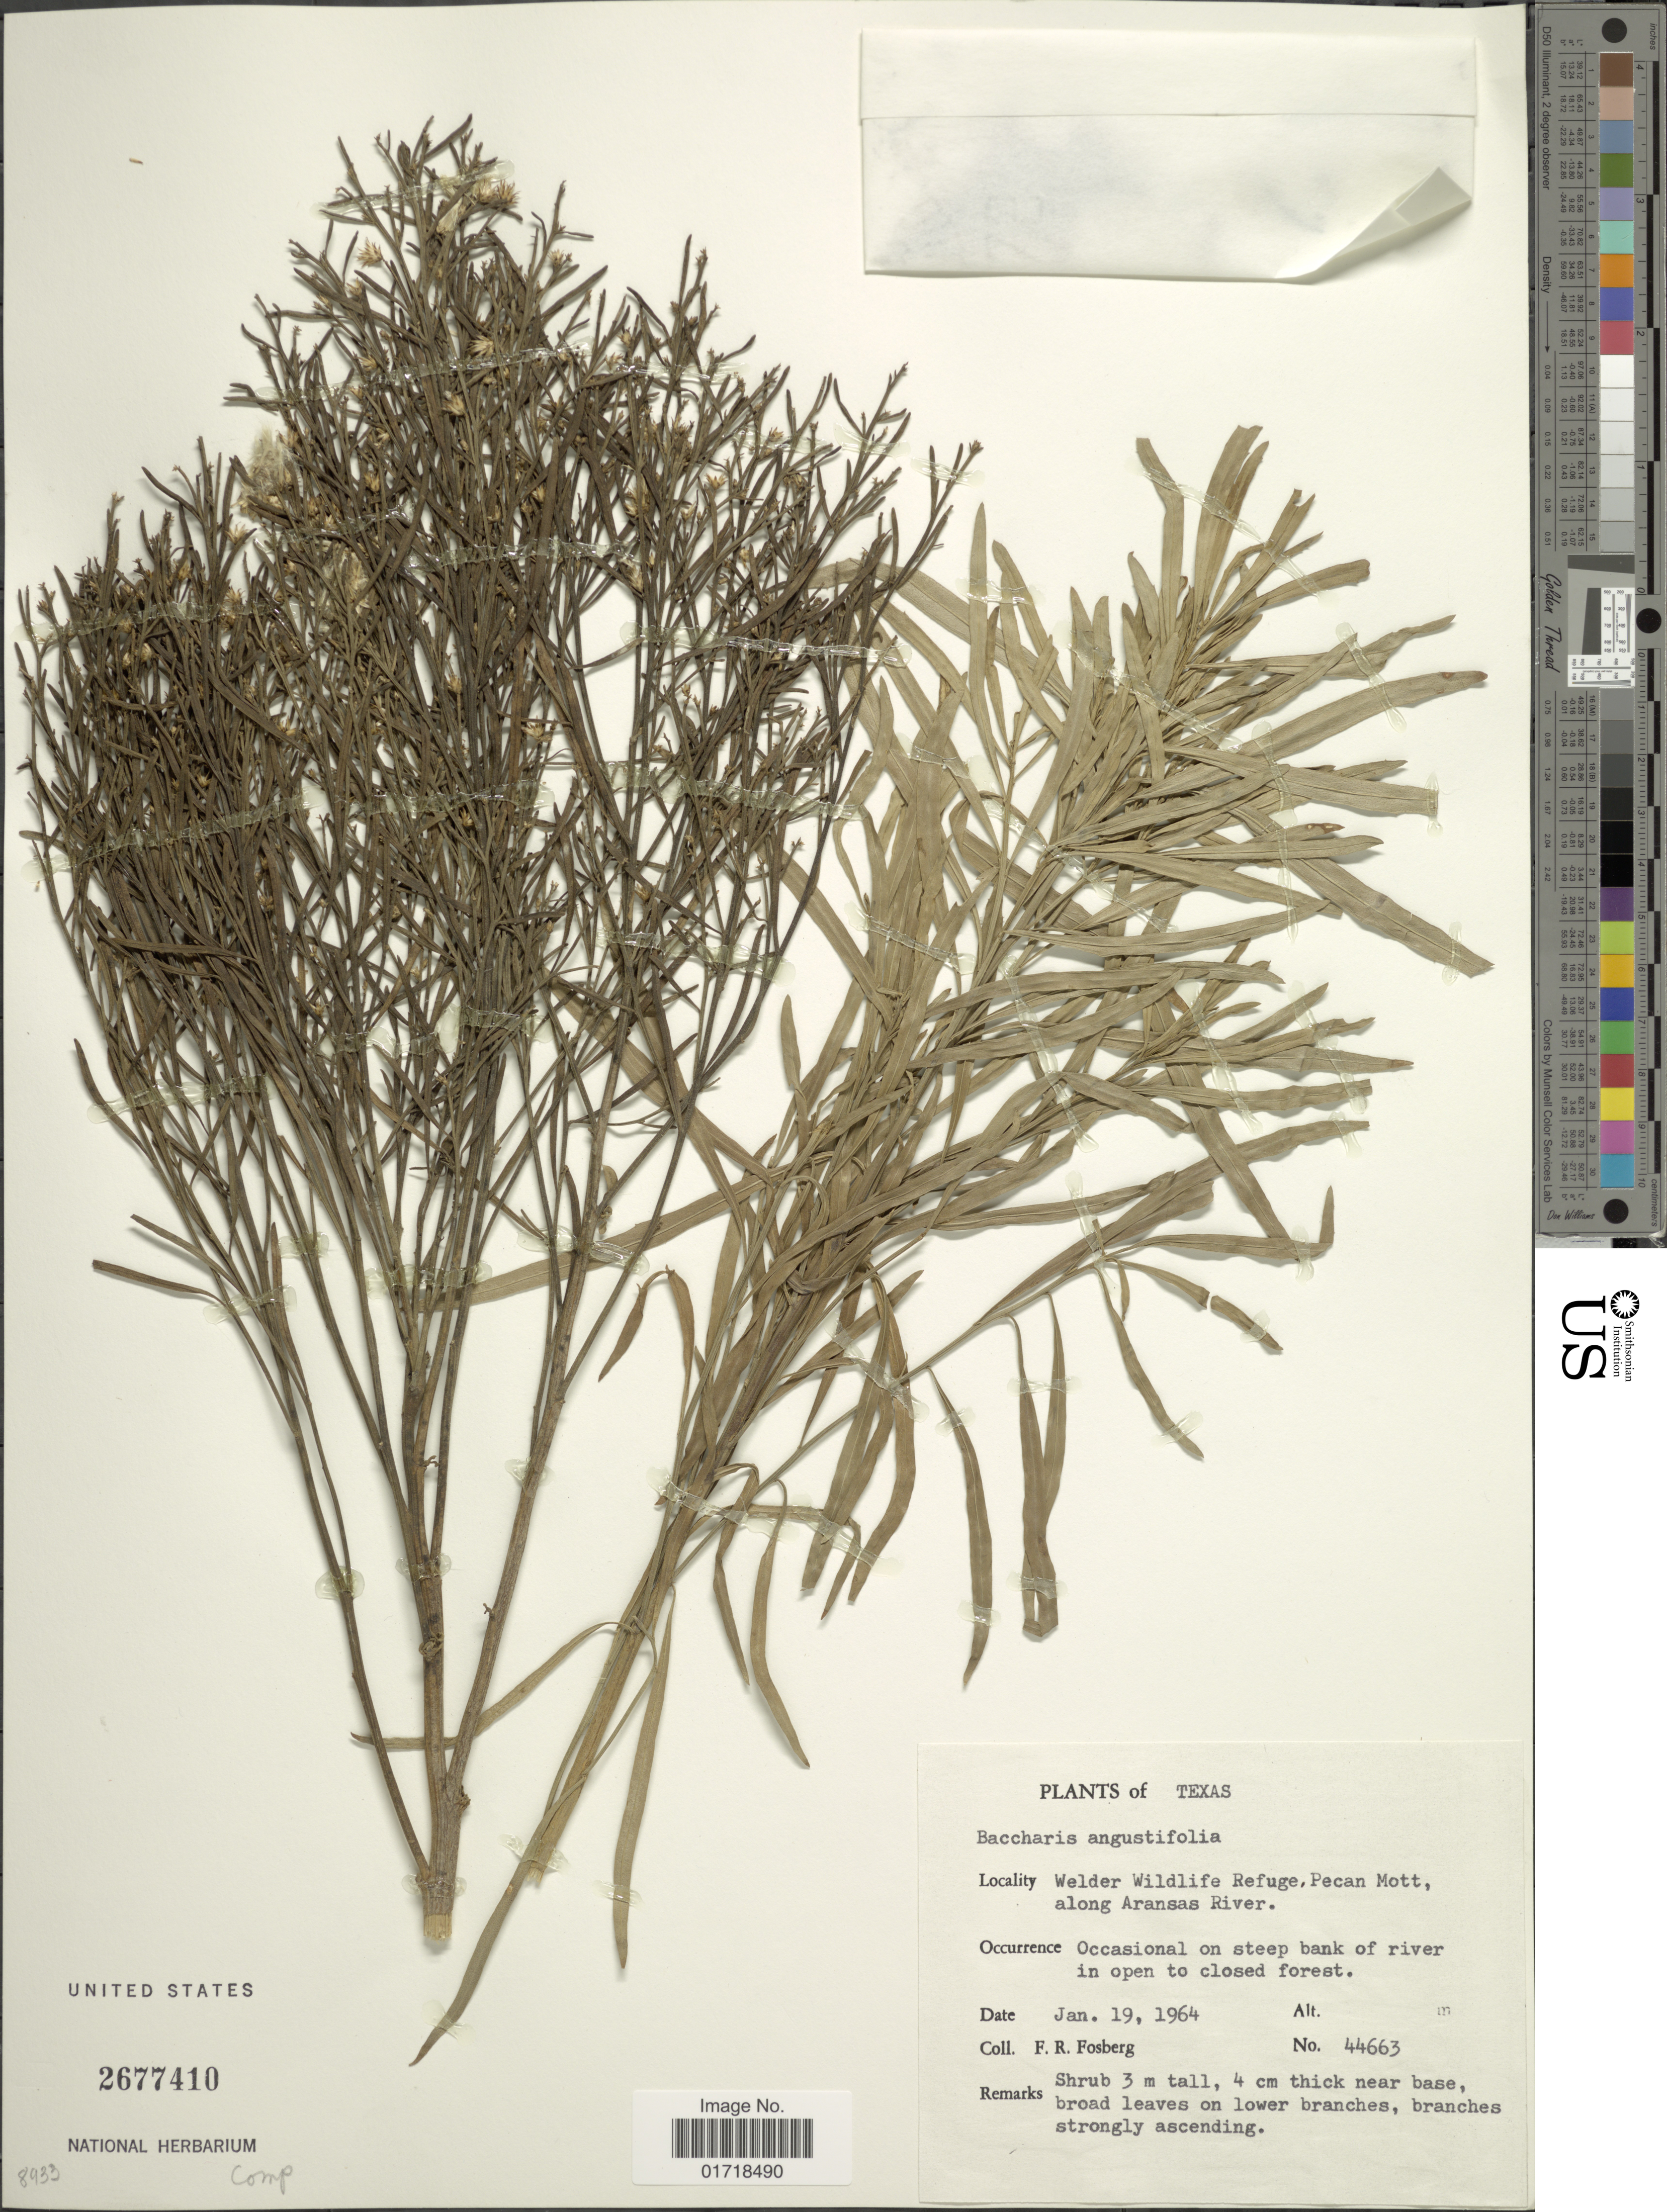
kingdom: Plantae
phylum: Tracheophyta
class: Magnoliopsida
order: Asterales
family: Asteraceae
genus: Baccharis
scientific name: Baccharis angustifolia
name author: Michx.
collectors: F. R. Fosberg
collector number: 44663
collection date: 1964-01-19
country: United States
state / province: Texas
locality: Welder Wildlife Refuge, Pecan Mott, Along Aransas River, Occasional on steep bank of river in open to closed forest.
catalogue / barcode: US 2677410